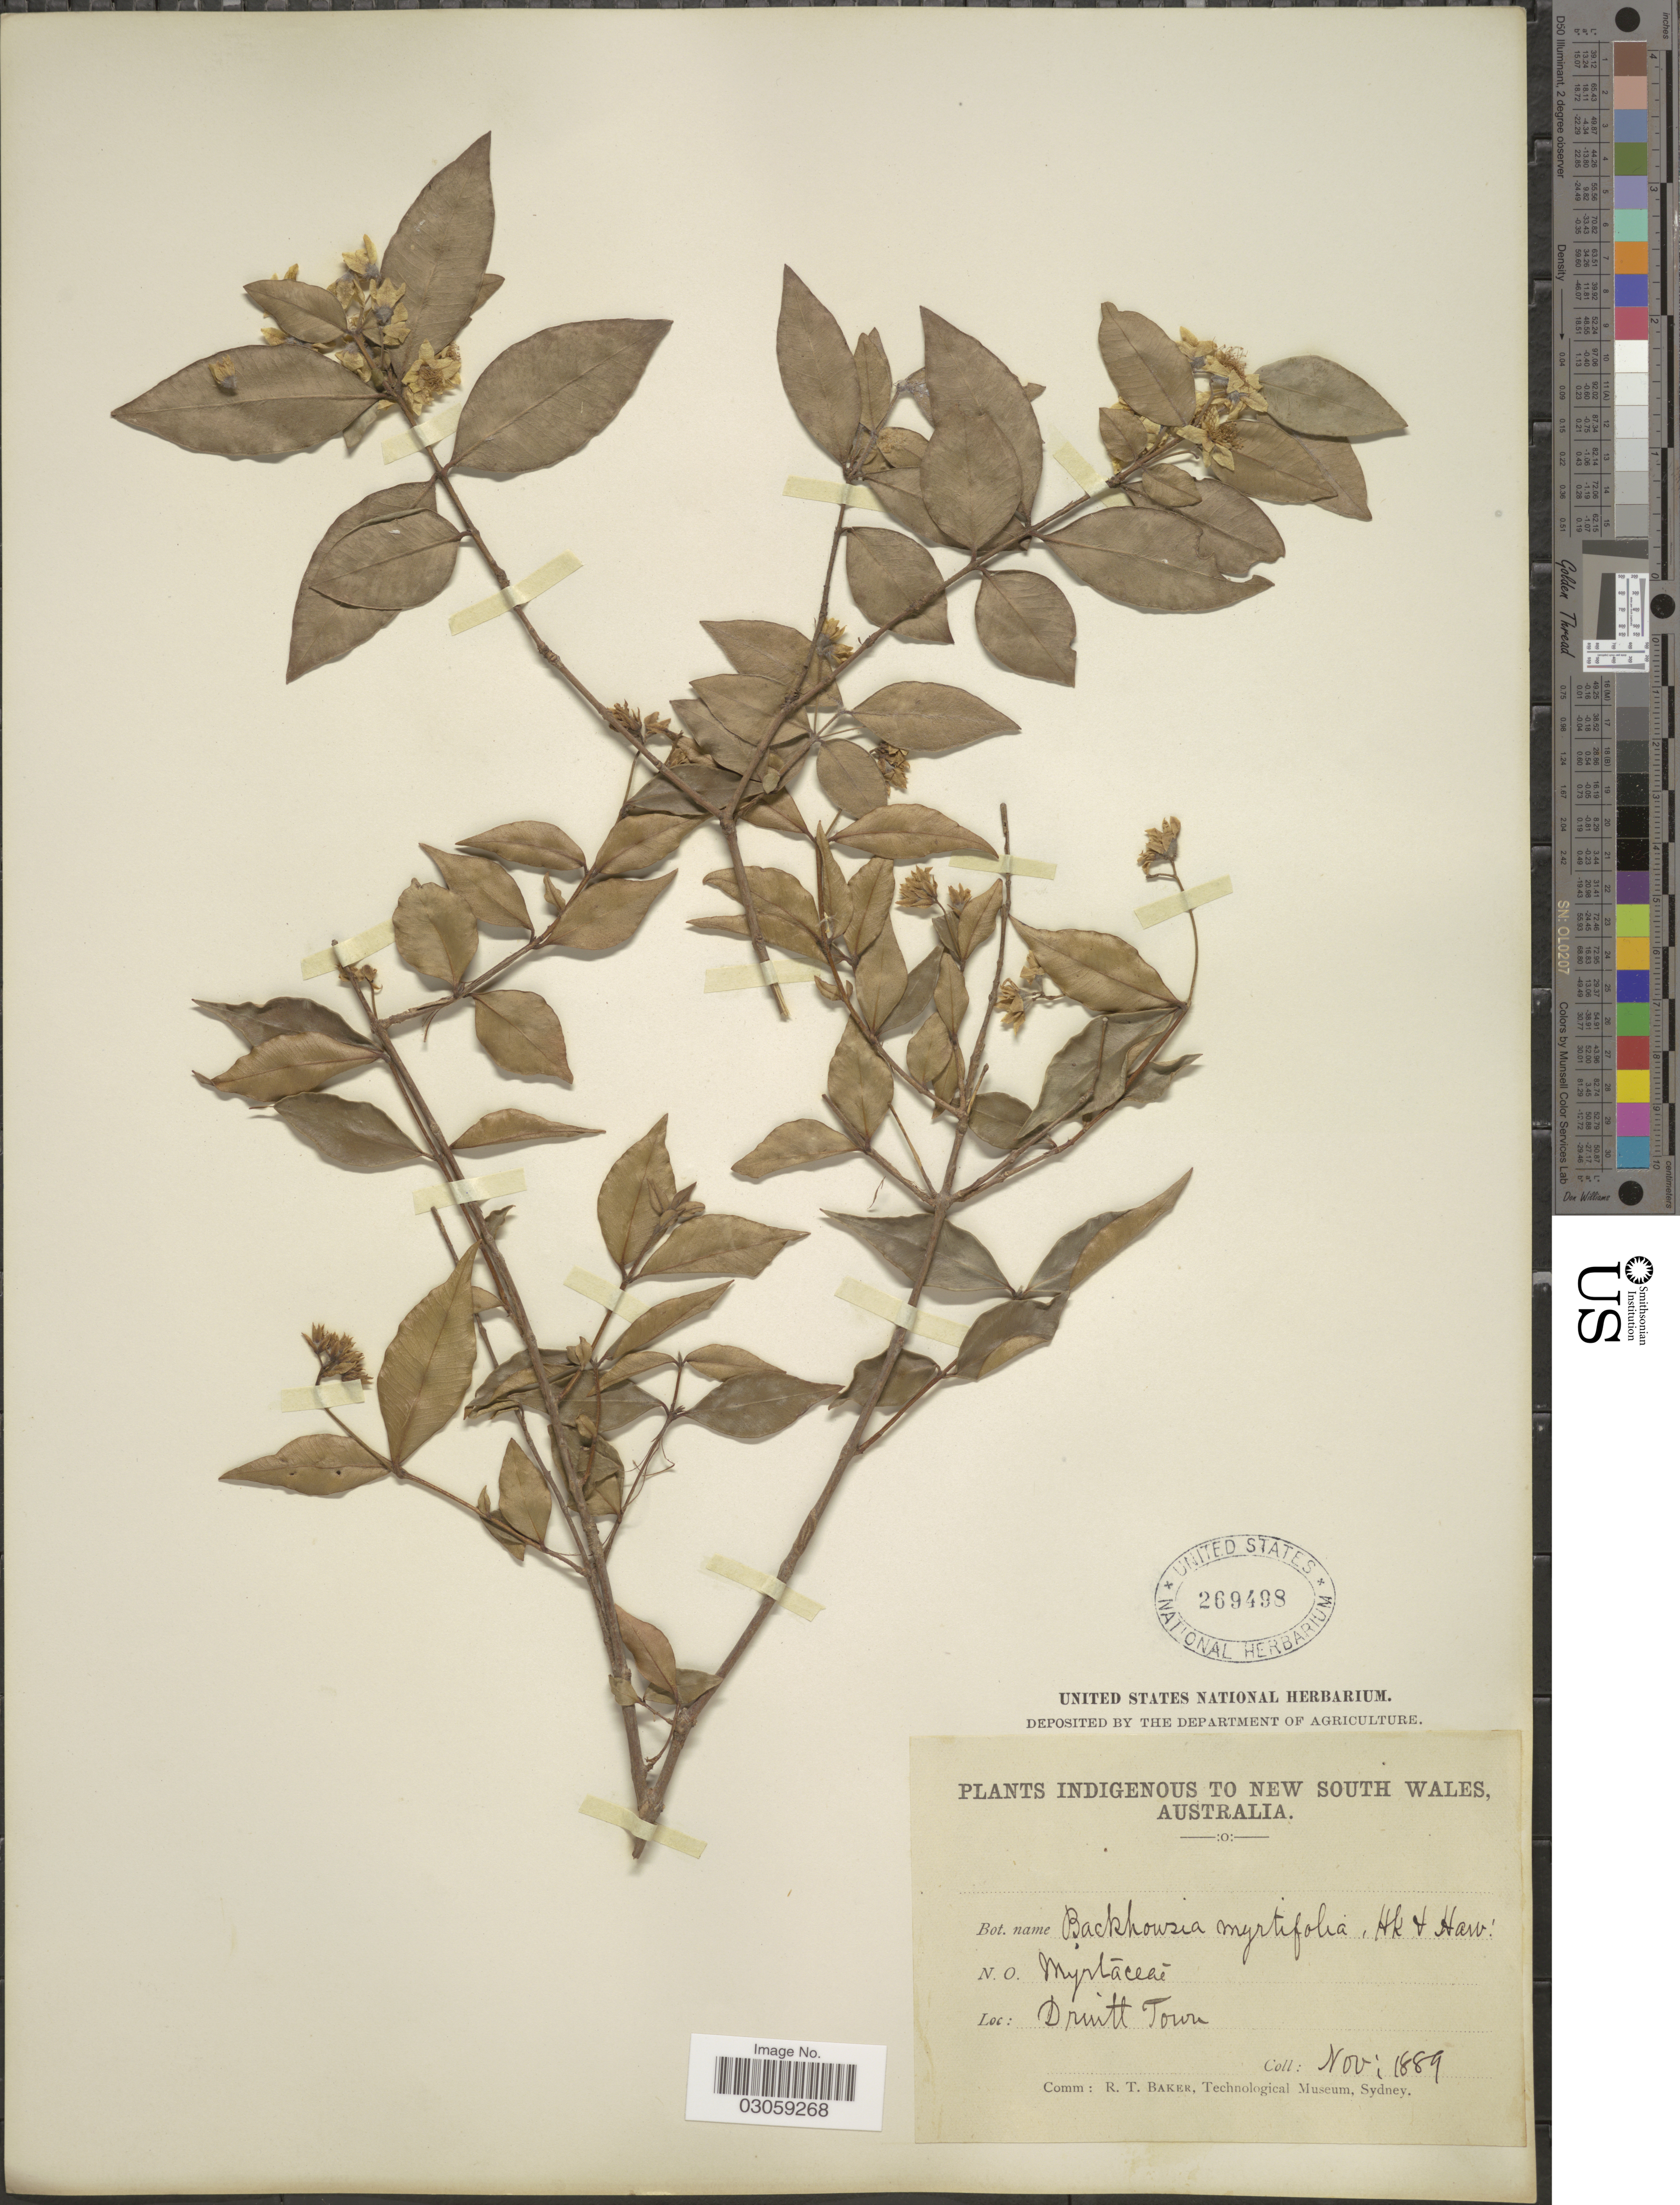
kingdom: Plantae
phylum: Tracheophyta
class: Magnoliopsida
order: Myrtales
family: Myrtaceae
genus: Backhousia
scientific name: Backhousia myrtifolia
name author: Hook. & Harv.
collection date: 1889-11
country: Australia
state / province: New South Wales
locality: Druitt Town.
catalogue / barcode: US 269498